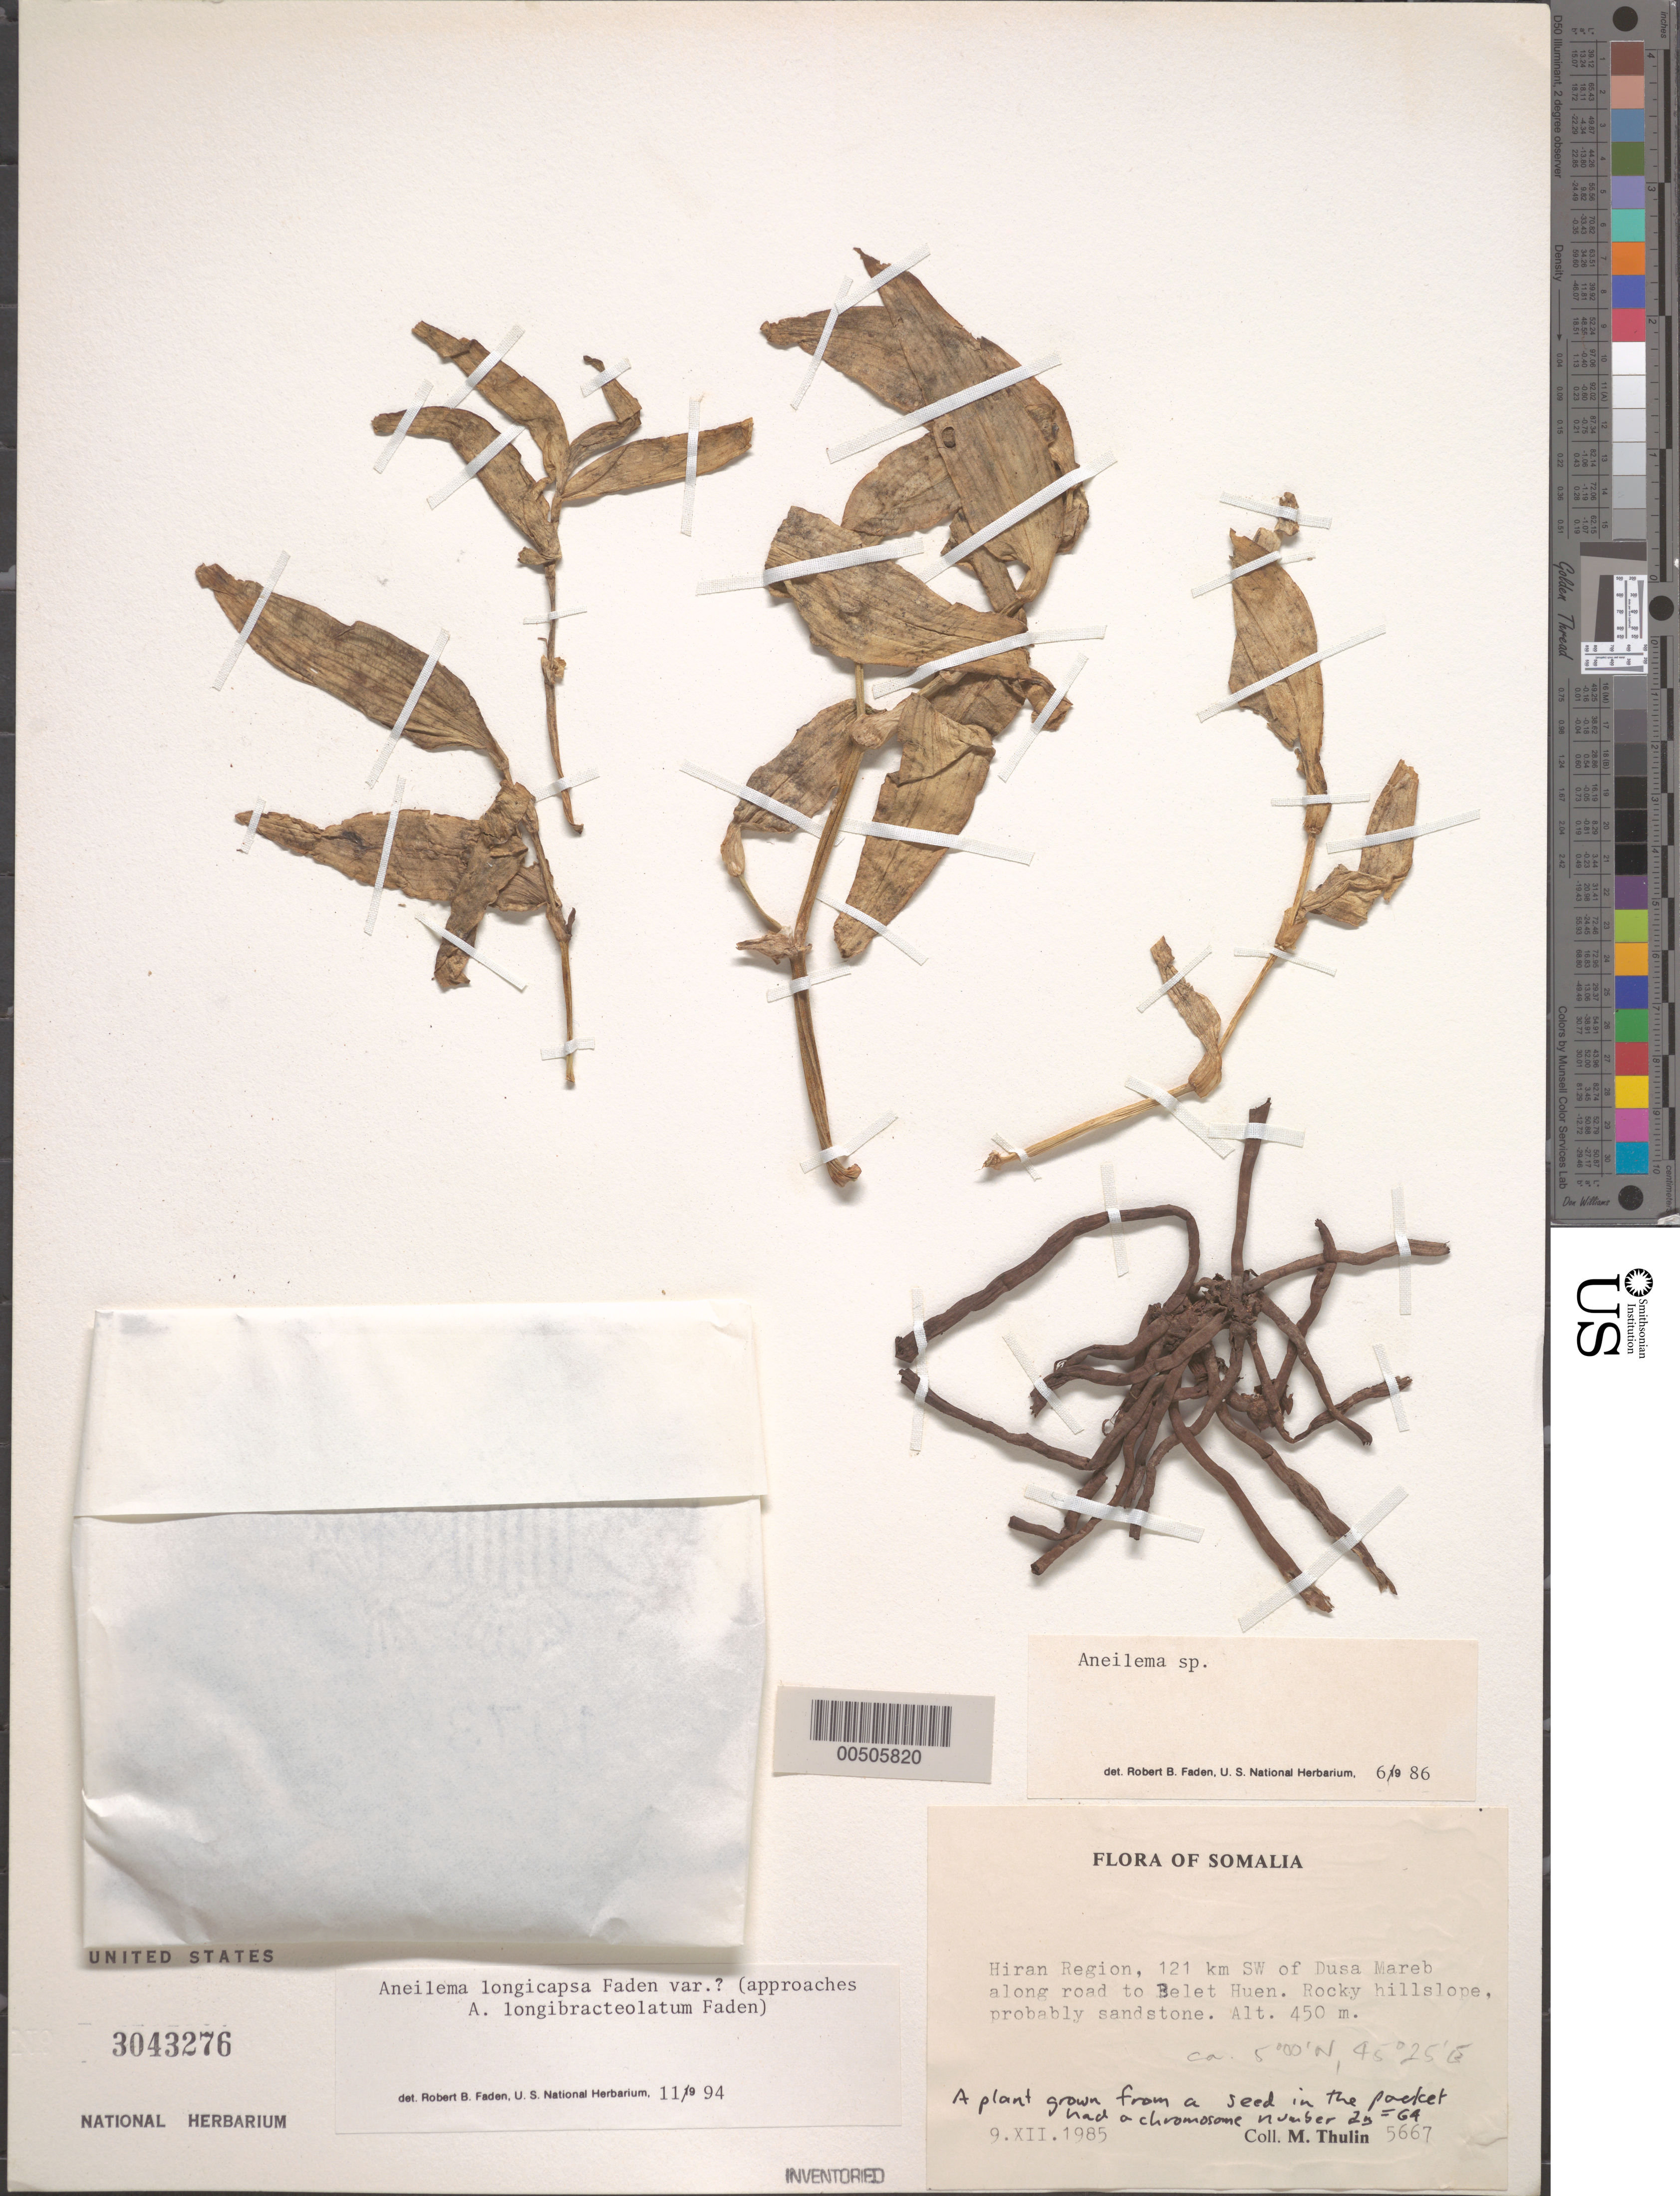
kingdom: Plantae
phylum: Tracheophyta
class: Liliopsida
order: Commelinales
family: Commelinaceae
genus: Aneilema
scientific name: Aneilema longicapsa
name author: Faden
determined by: Faden, Robert B., (US), Smithsonian Institution - National Museum of Natural History (UNITED STATES)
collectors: M. Thulin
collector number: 5667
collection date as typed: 09 Dec 1985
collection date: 1985-12-09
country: Somalia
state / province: Hiiraan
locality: Sw of dusa mareb, road to belet huen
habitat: Rocky hillslope, sandstone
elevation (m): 450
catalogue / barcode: US 3043276